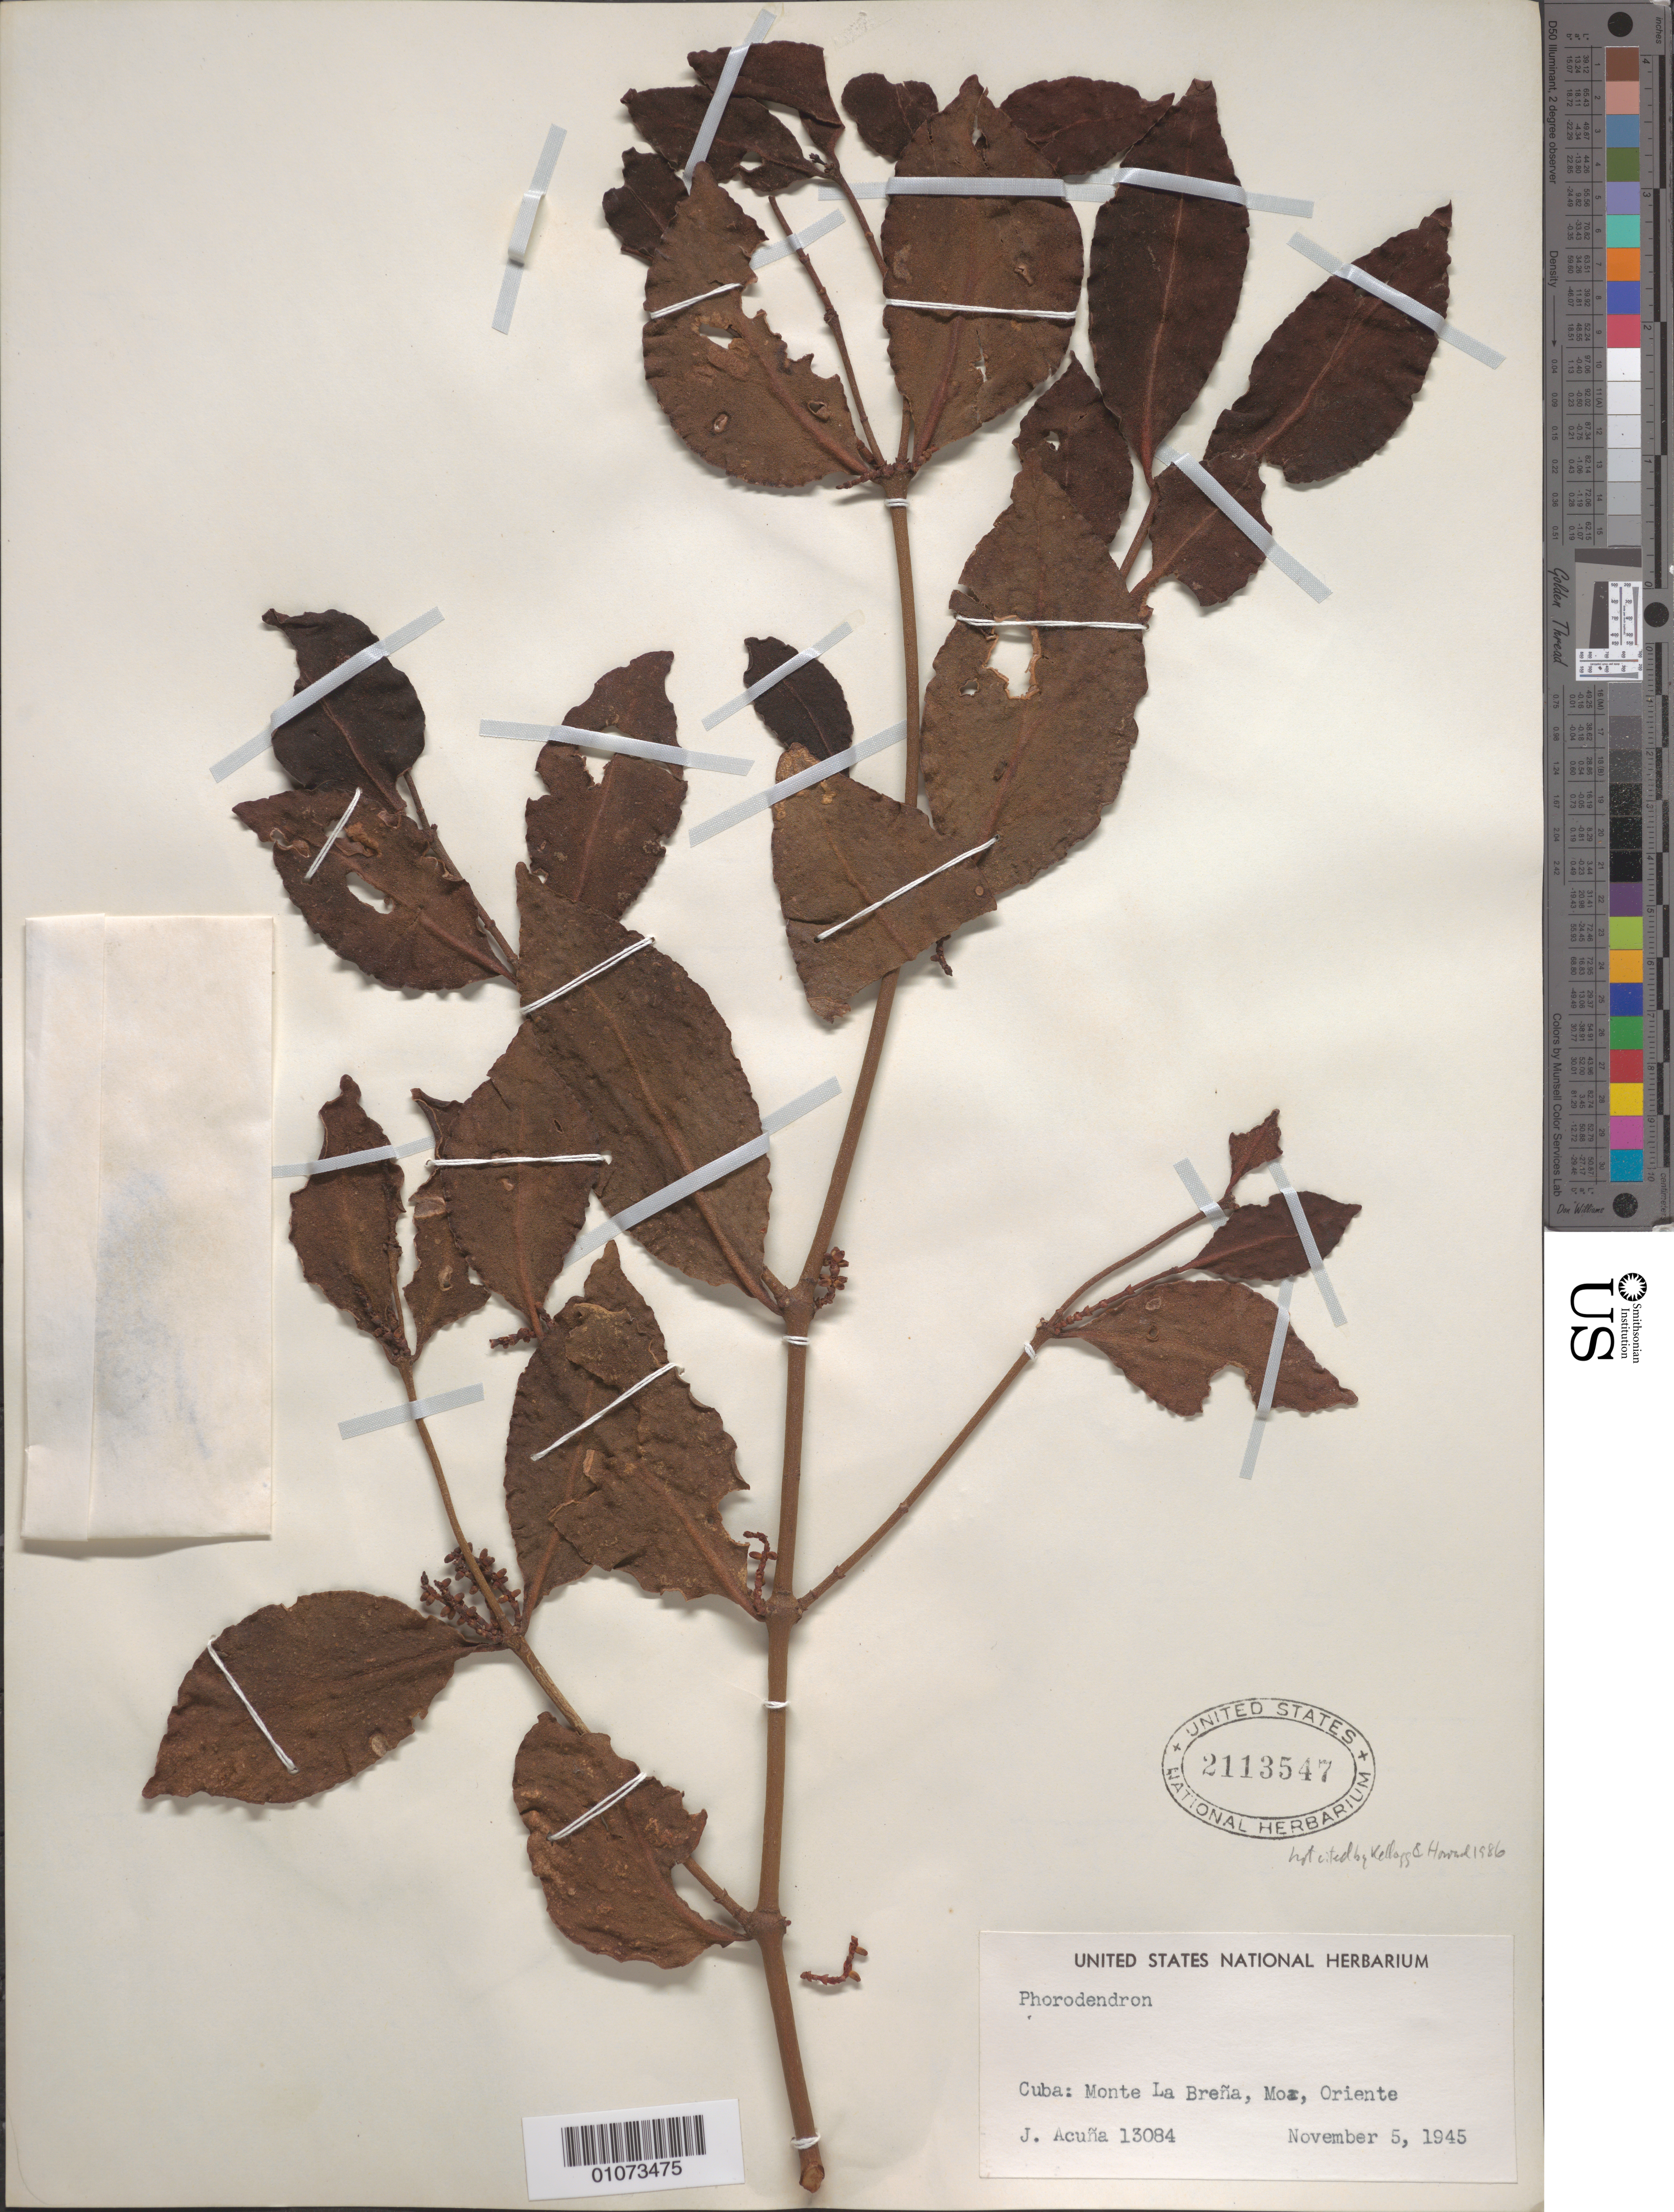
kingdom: Plantae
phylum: Tracheophyta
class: Magnoliopsida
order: Santalales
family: Viscaceae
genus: Phoradendron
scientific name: Phoradendron piperoides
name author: (Kunth) Trel.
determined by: Caraballo-Ortiz, Marcos A., (MISS), University of Mississippi (UNITED STATES)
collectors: J. Acuña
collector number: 13084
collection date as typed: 05 Nov 1945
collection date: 1945-11-05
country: Cuba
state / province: Holguín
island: Cuba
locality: Oriente, Moa, Monte La Brena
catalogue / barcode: US 2113547